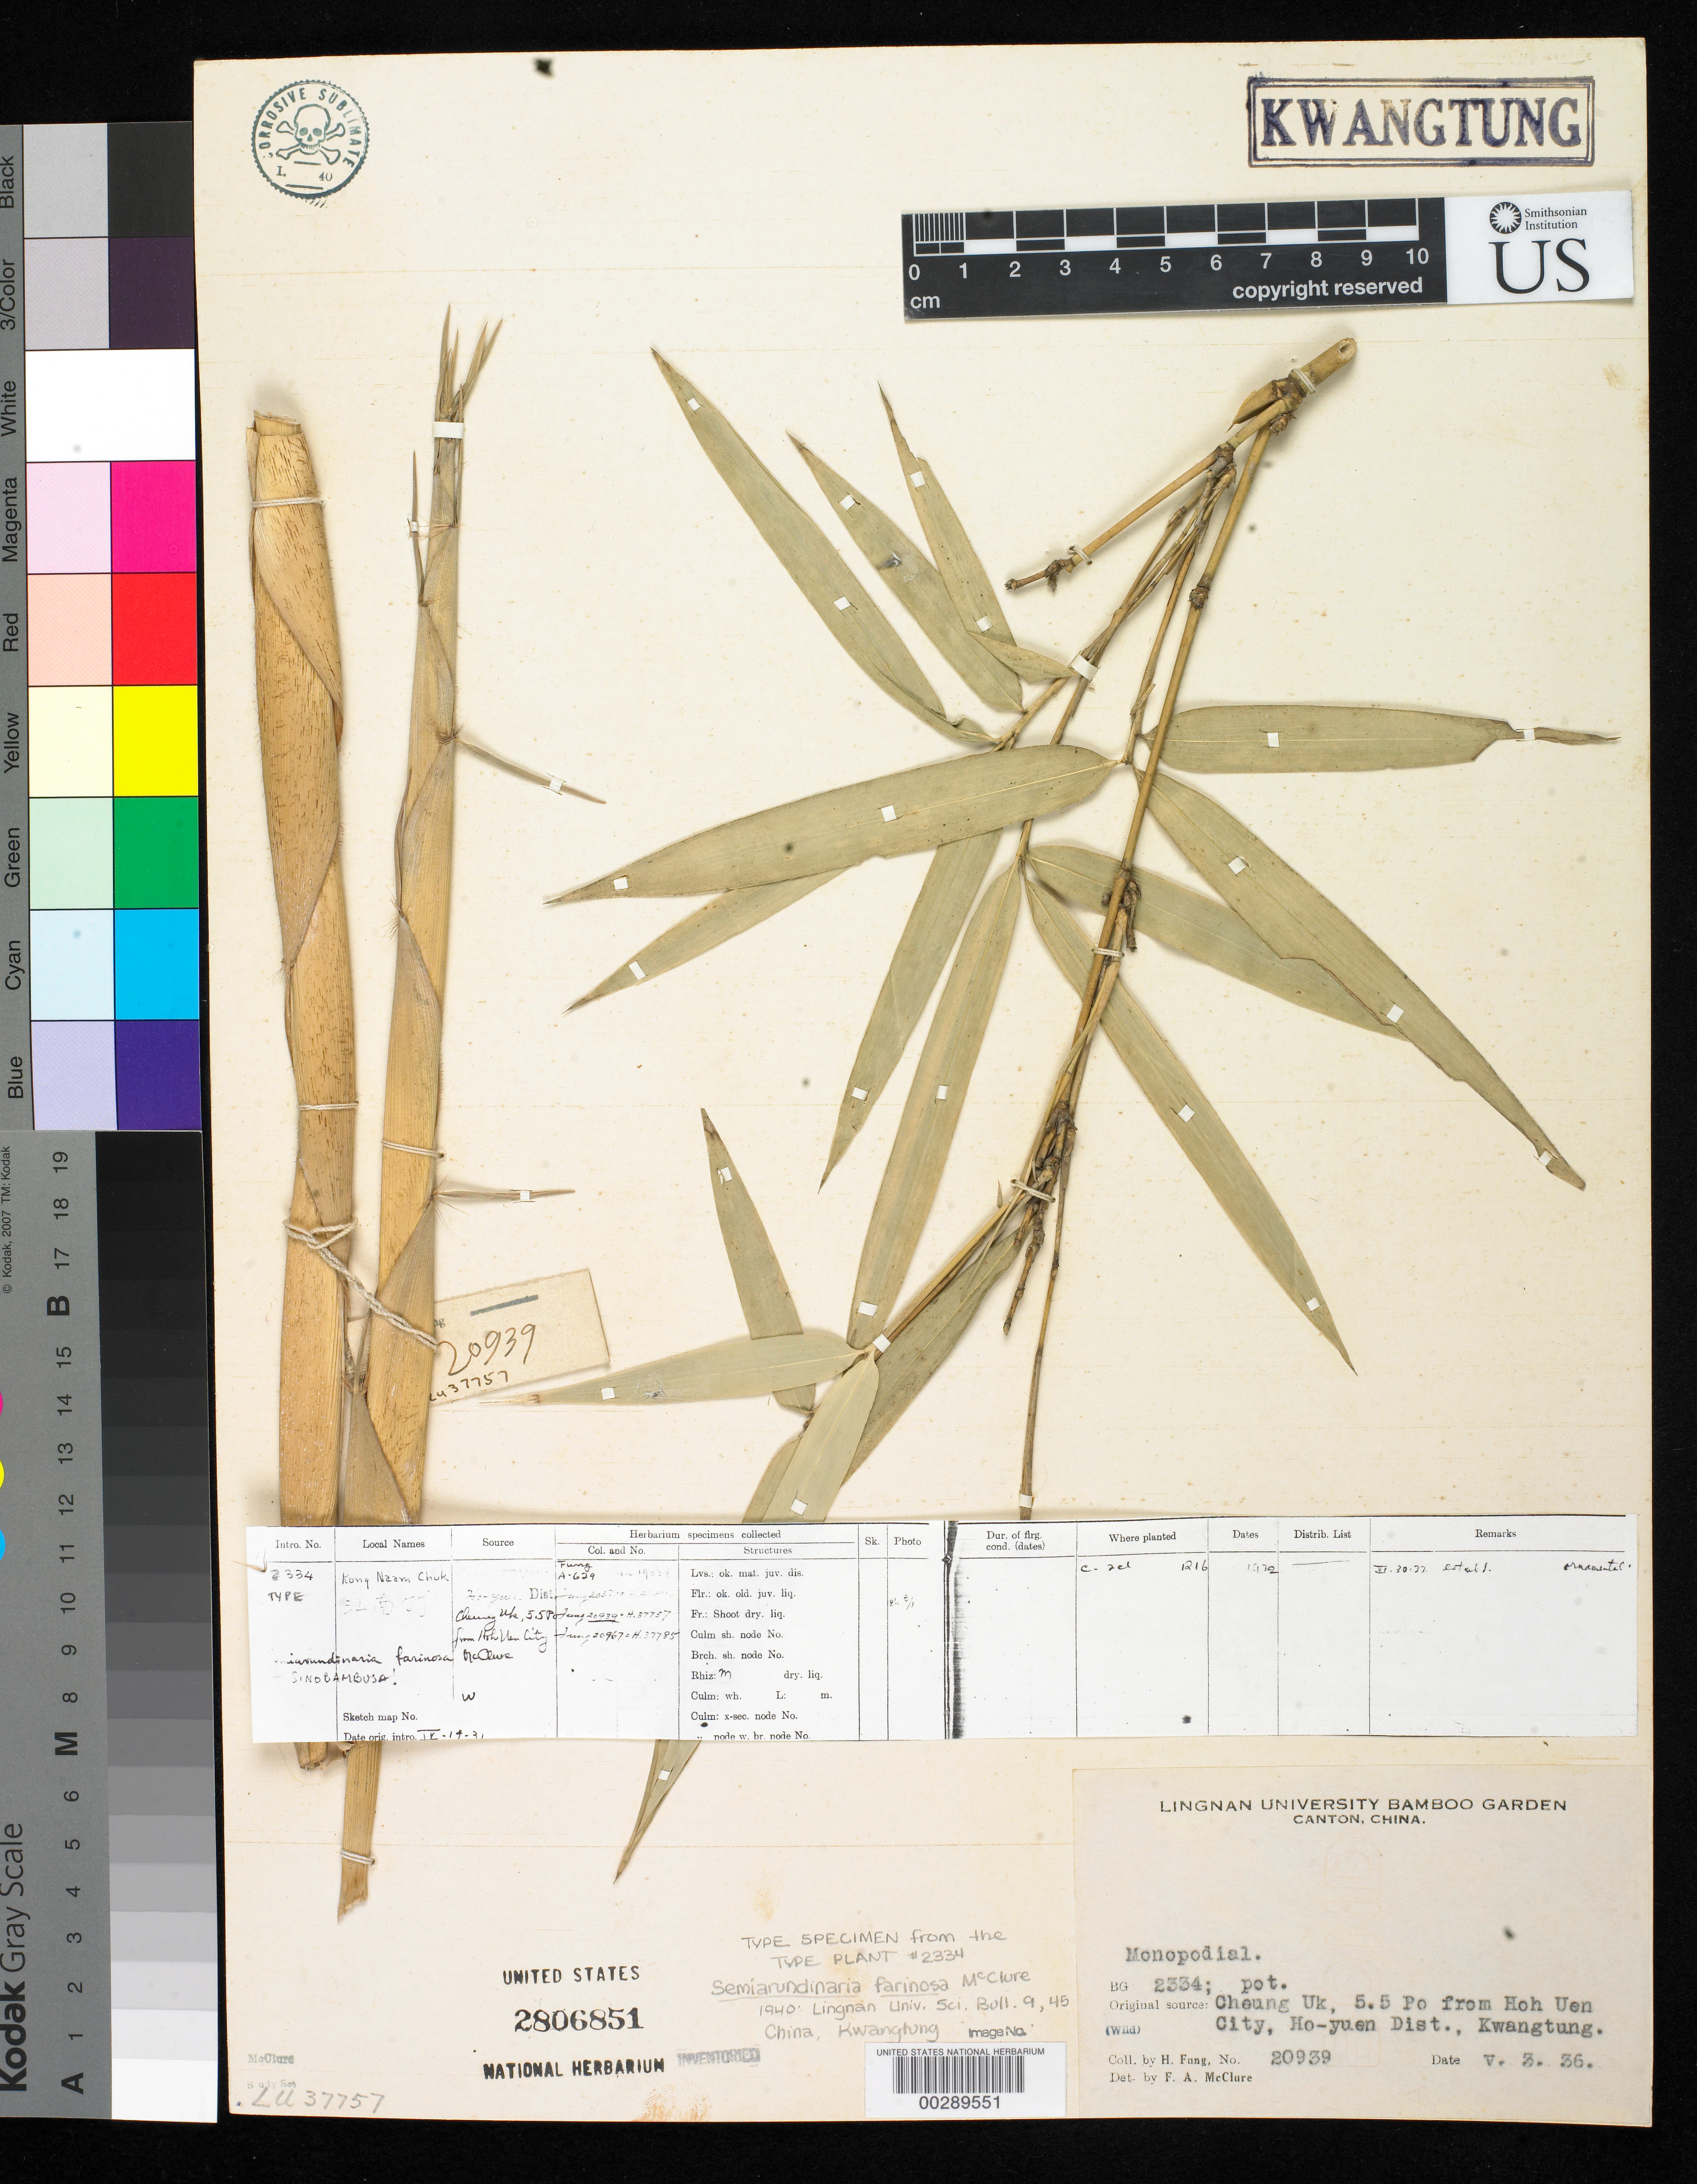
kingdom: Plantae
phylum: Tracheophyta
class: Liliopsida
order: Poales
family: Poaceae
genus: Semiarundinaria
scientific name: Semiarundinaria farinosa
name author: McClure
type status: Isotype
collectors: H. L. Fung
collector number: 20939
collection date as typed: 03 May 1936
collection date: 1936-05-03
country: China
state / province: Guangdong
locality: Ho-yuen Dist., Hoh Uen City, Cheung Uk.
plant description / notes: Specimen made from plant cultivated in Lingnan University Bamboo Garden, Canton, China, BG 2334. Original source: Cheung Uk, 5.5 Po from Hoh Uen City, Ho-yuen Dist., Kwangtun. Lingnan Univ. # 37757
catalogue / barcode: US 2806851